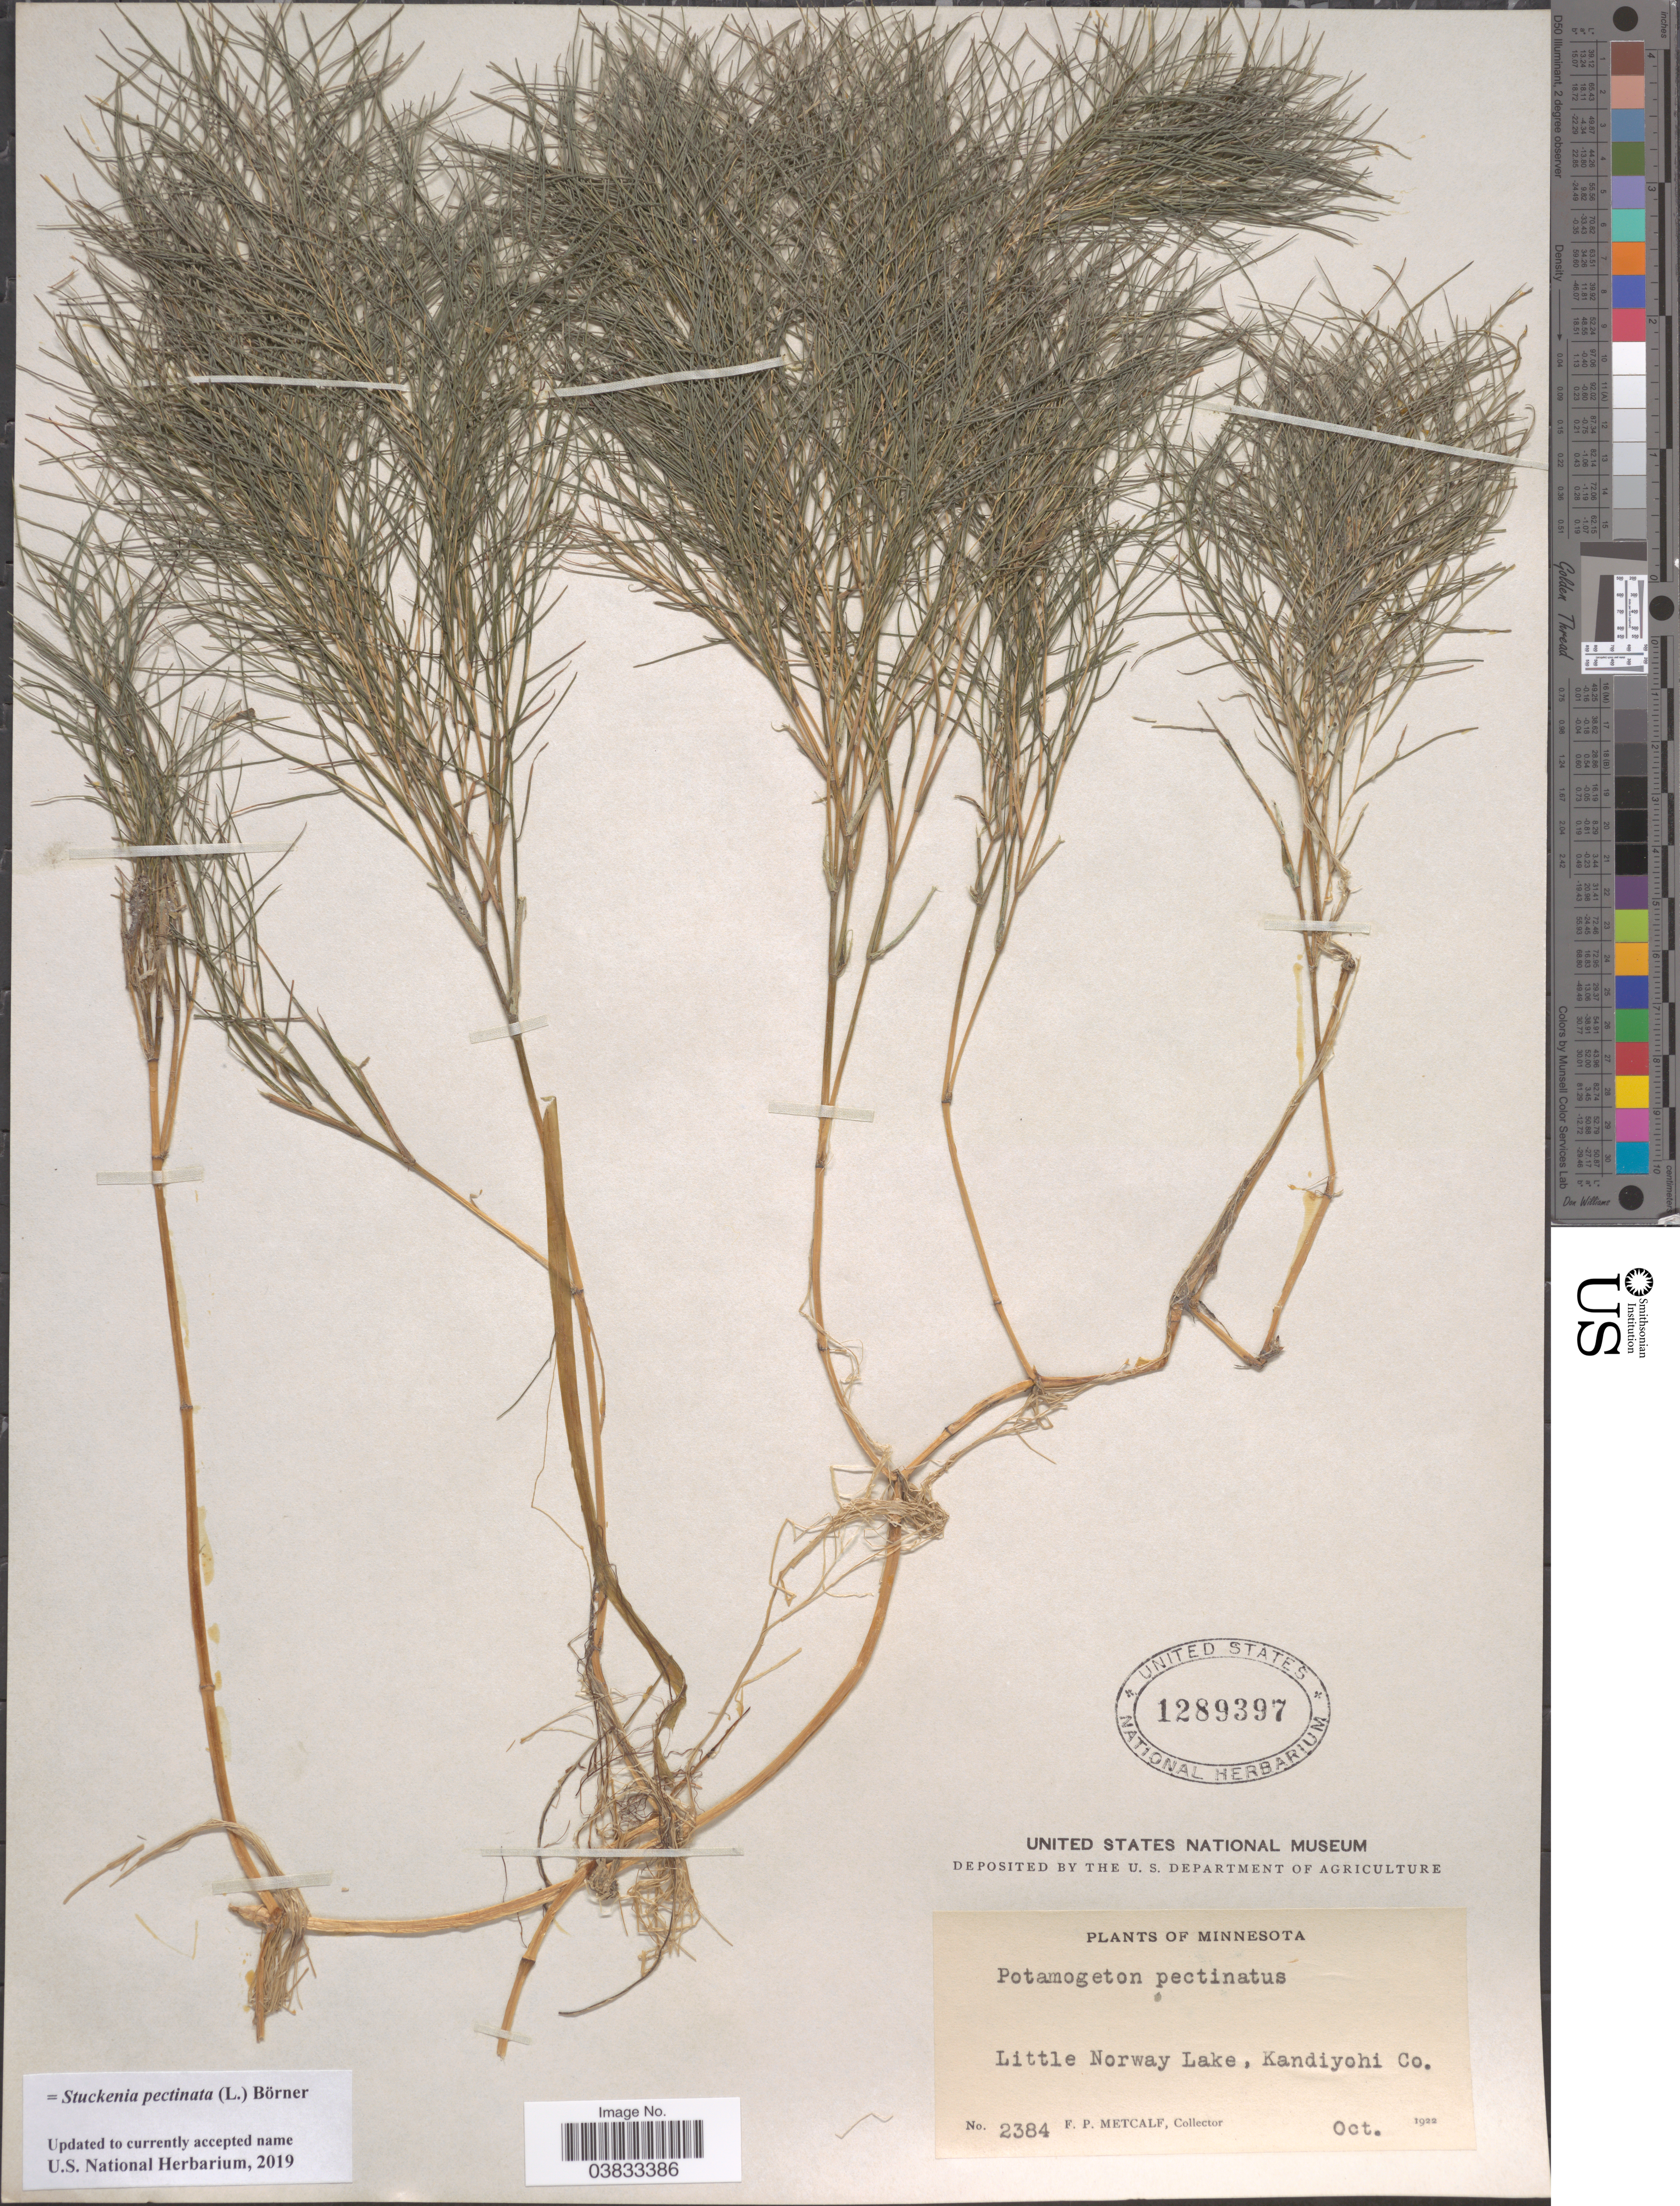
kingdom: Plantae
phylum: Tracheophyta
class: Liliopsida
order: Alismatales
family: Potamogetonaceae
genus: Stuckenia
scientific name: Stuckenia pectinata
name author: (L.) Börner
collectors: F. Metcalf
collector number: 2384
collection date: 1922-10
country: United States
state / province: Minnesota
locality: Little Norway Lake, Kandiyohi Co.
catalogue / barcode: US 1289397